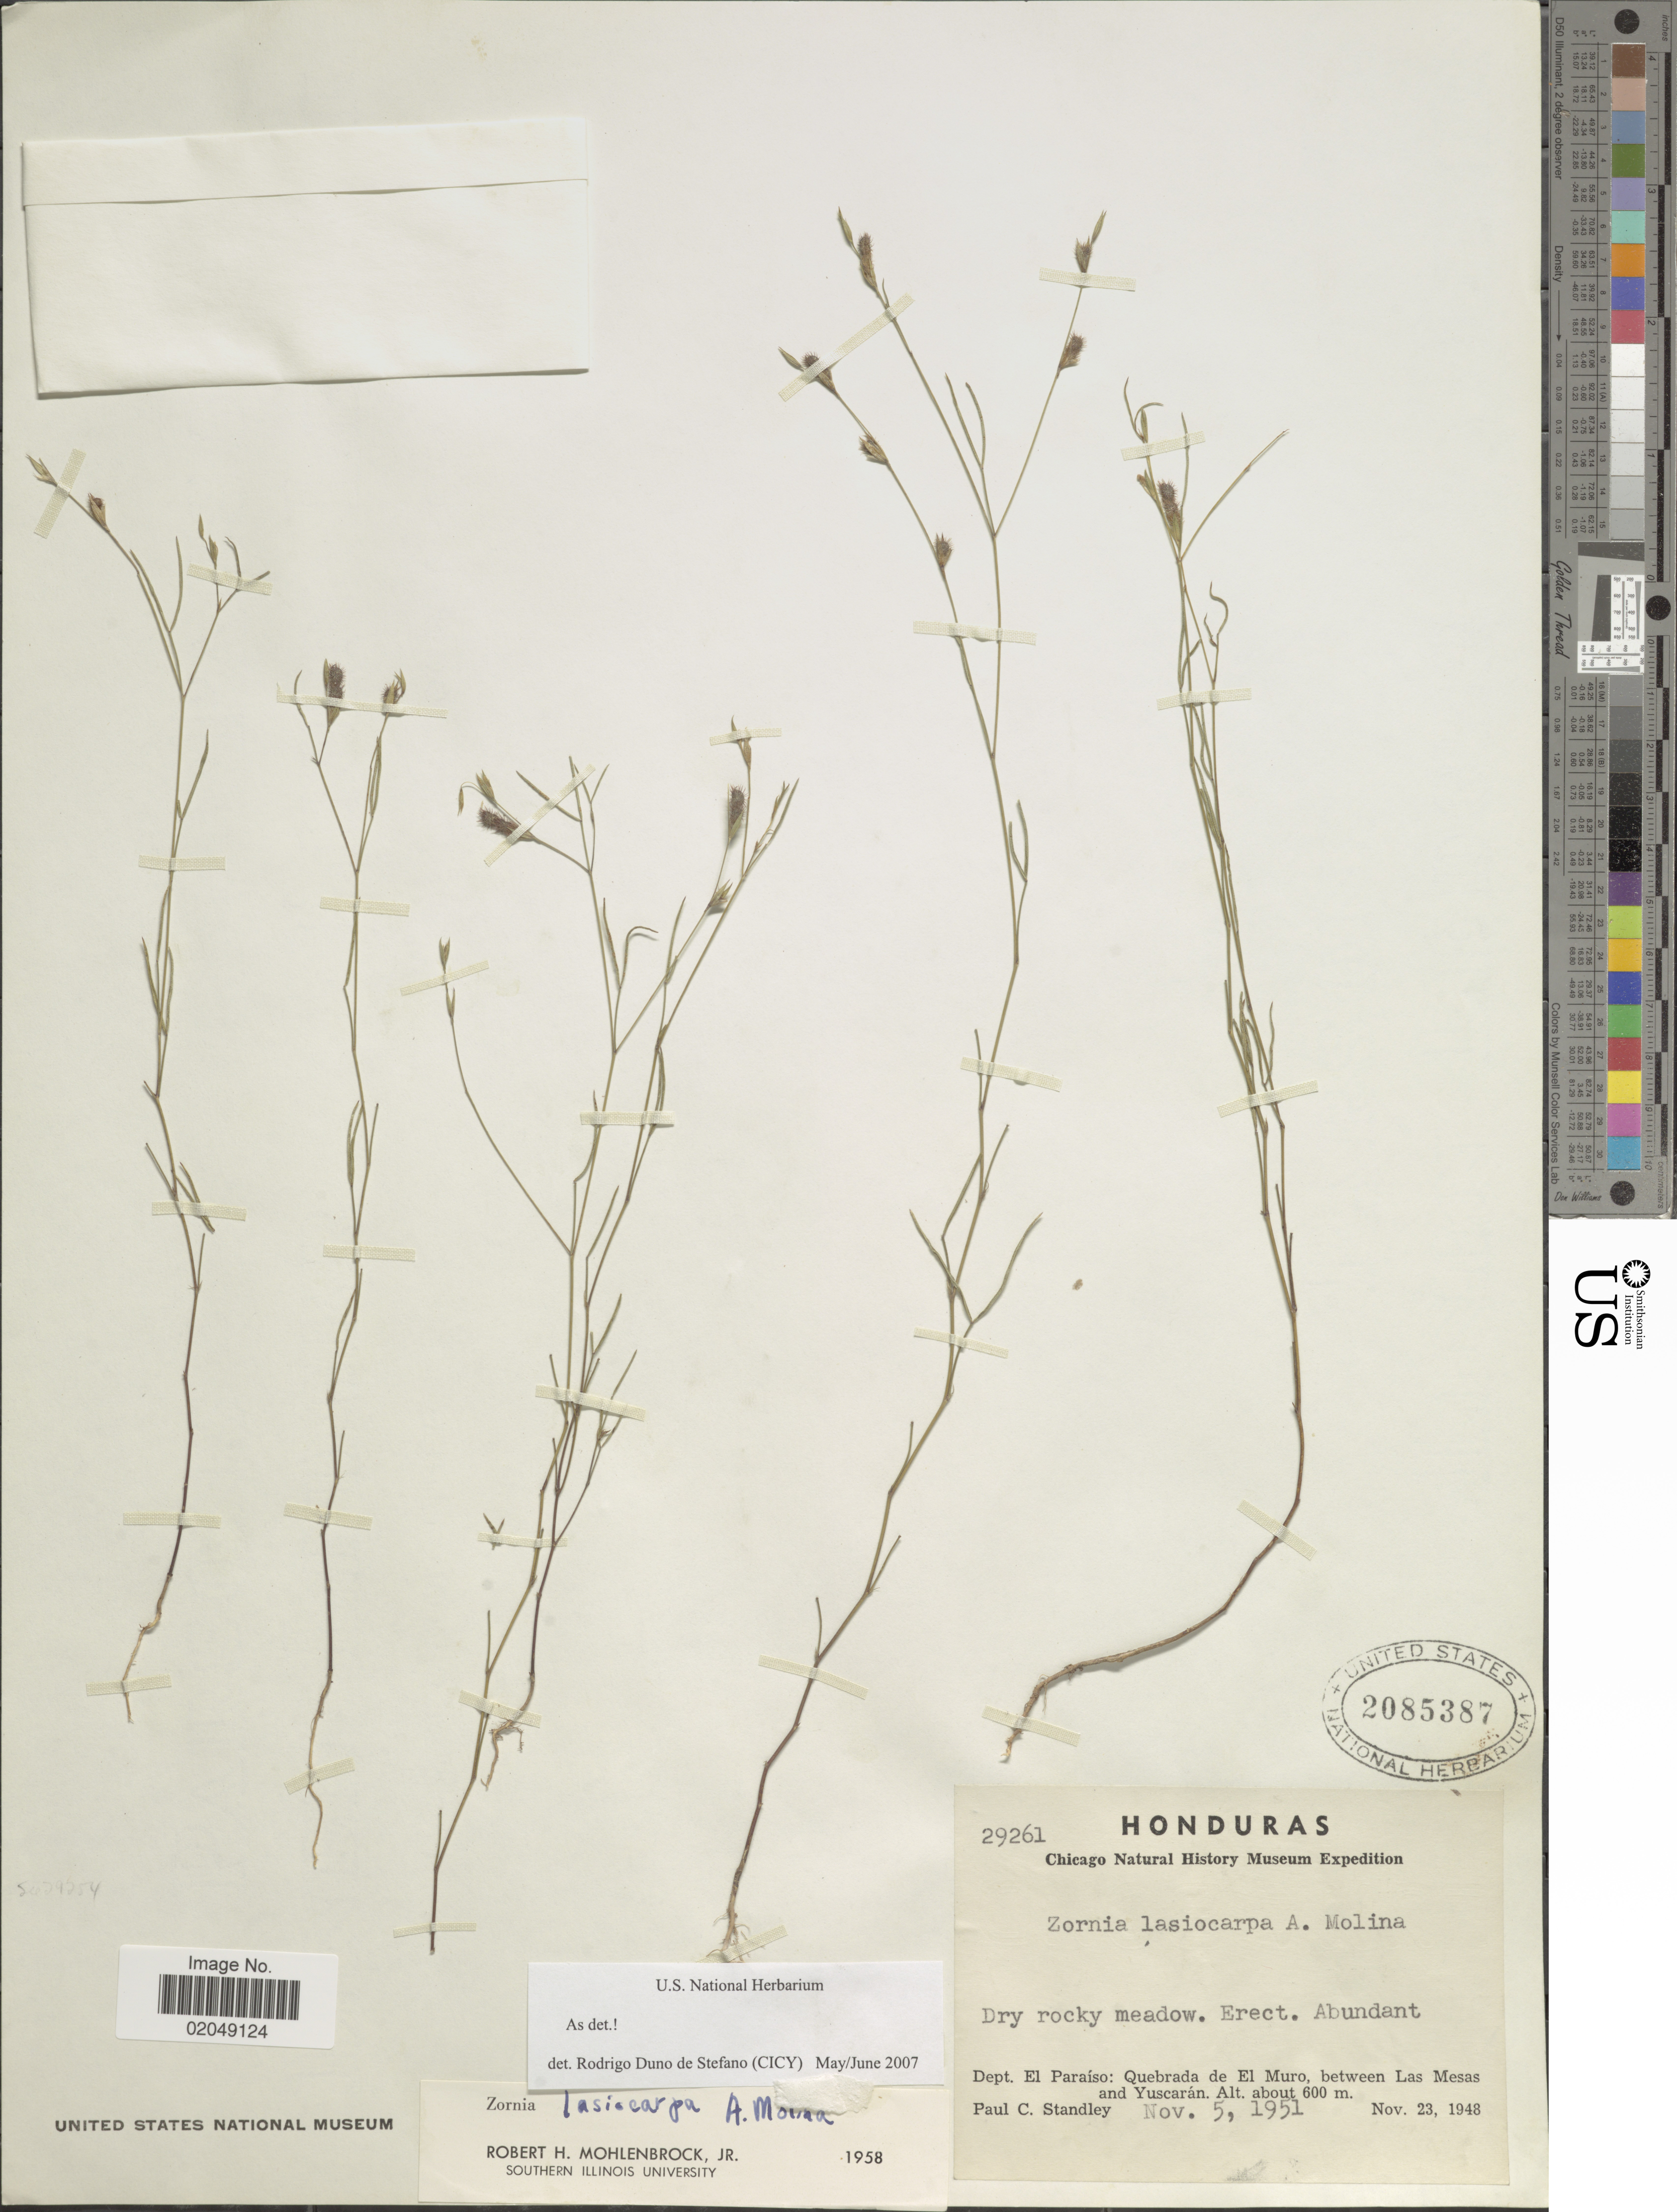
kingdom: Plantae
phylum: Tracheophyta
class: Magnoliopsida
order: Fabales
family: Fabaceae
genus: Zornia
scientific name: Zornia lasiocarpa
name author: Ant. Molina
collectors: P. C. Standley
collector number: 29261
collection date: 1948-11-23/1951-11-05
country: Honduras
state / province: El Paraíso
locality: Quebrada de El Muro, between Las Mesas and Yuscaran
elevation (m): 600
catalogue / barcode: US 2085387